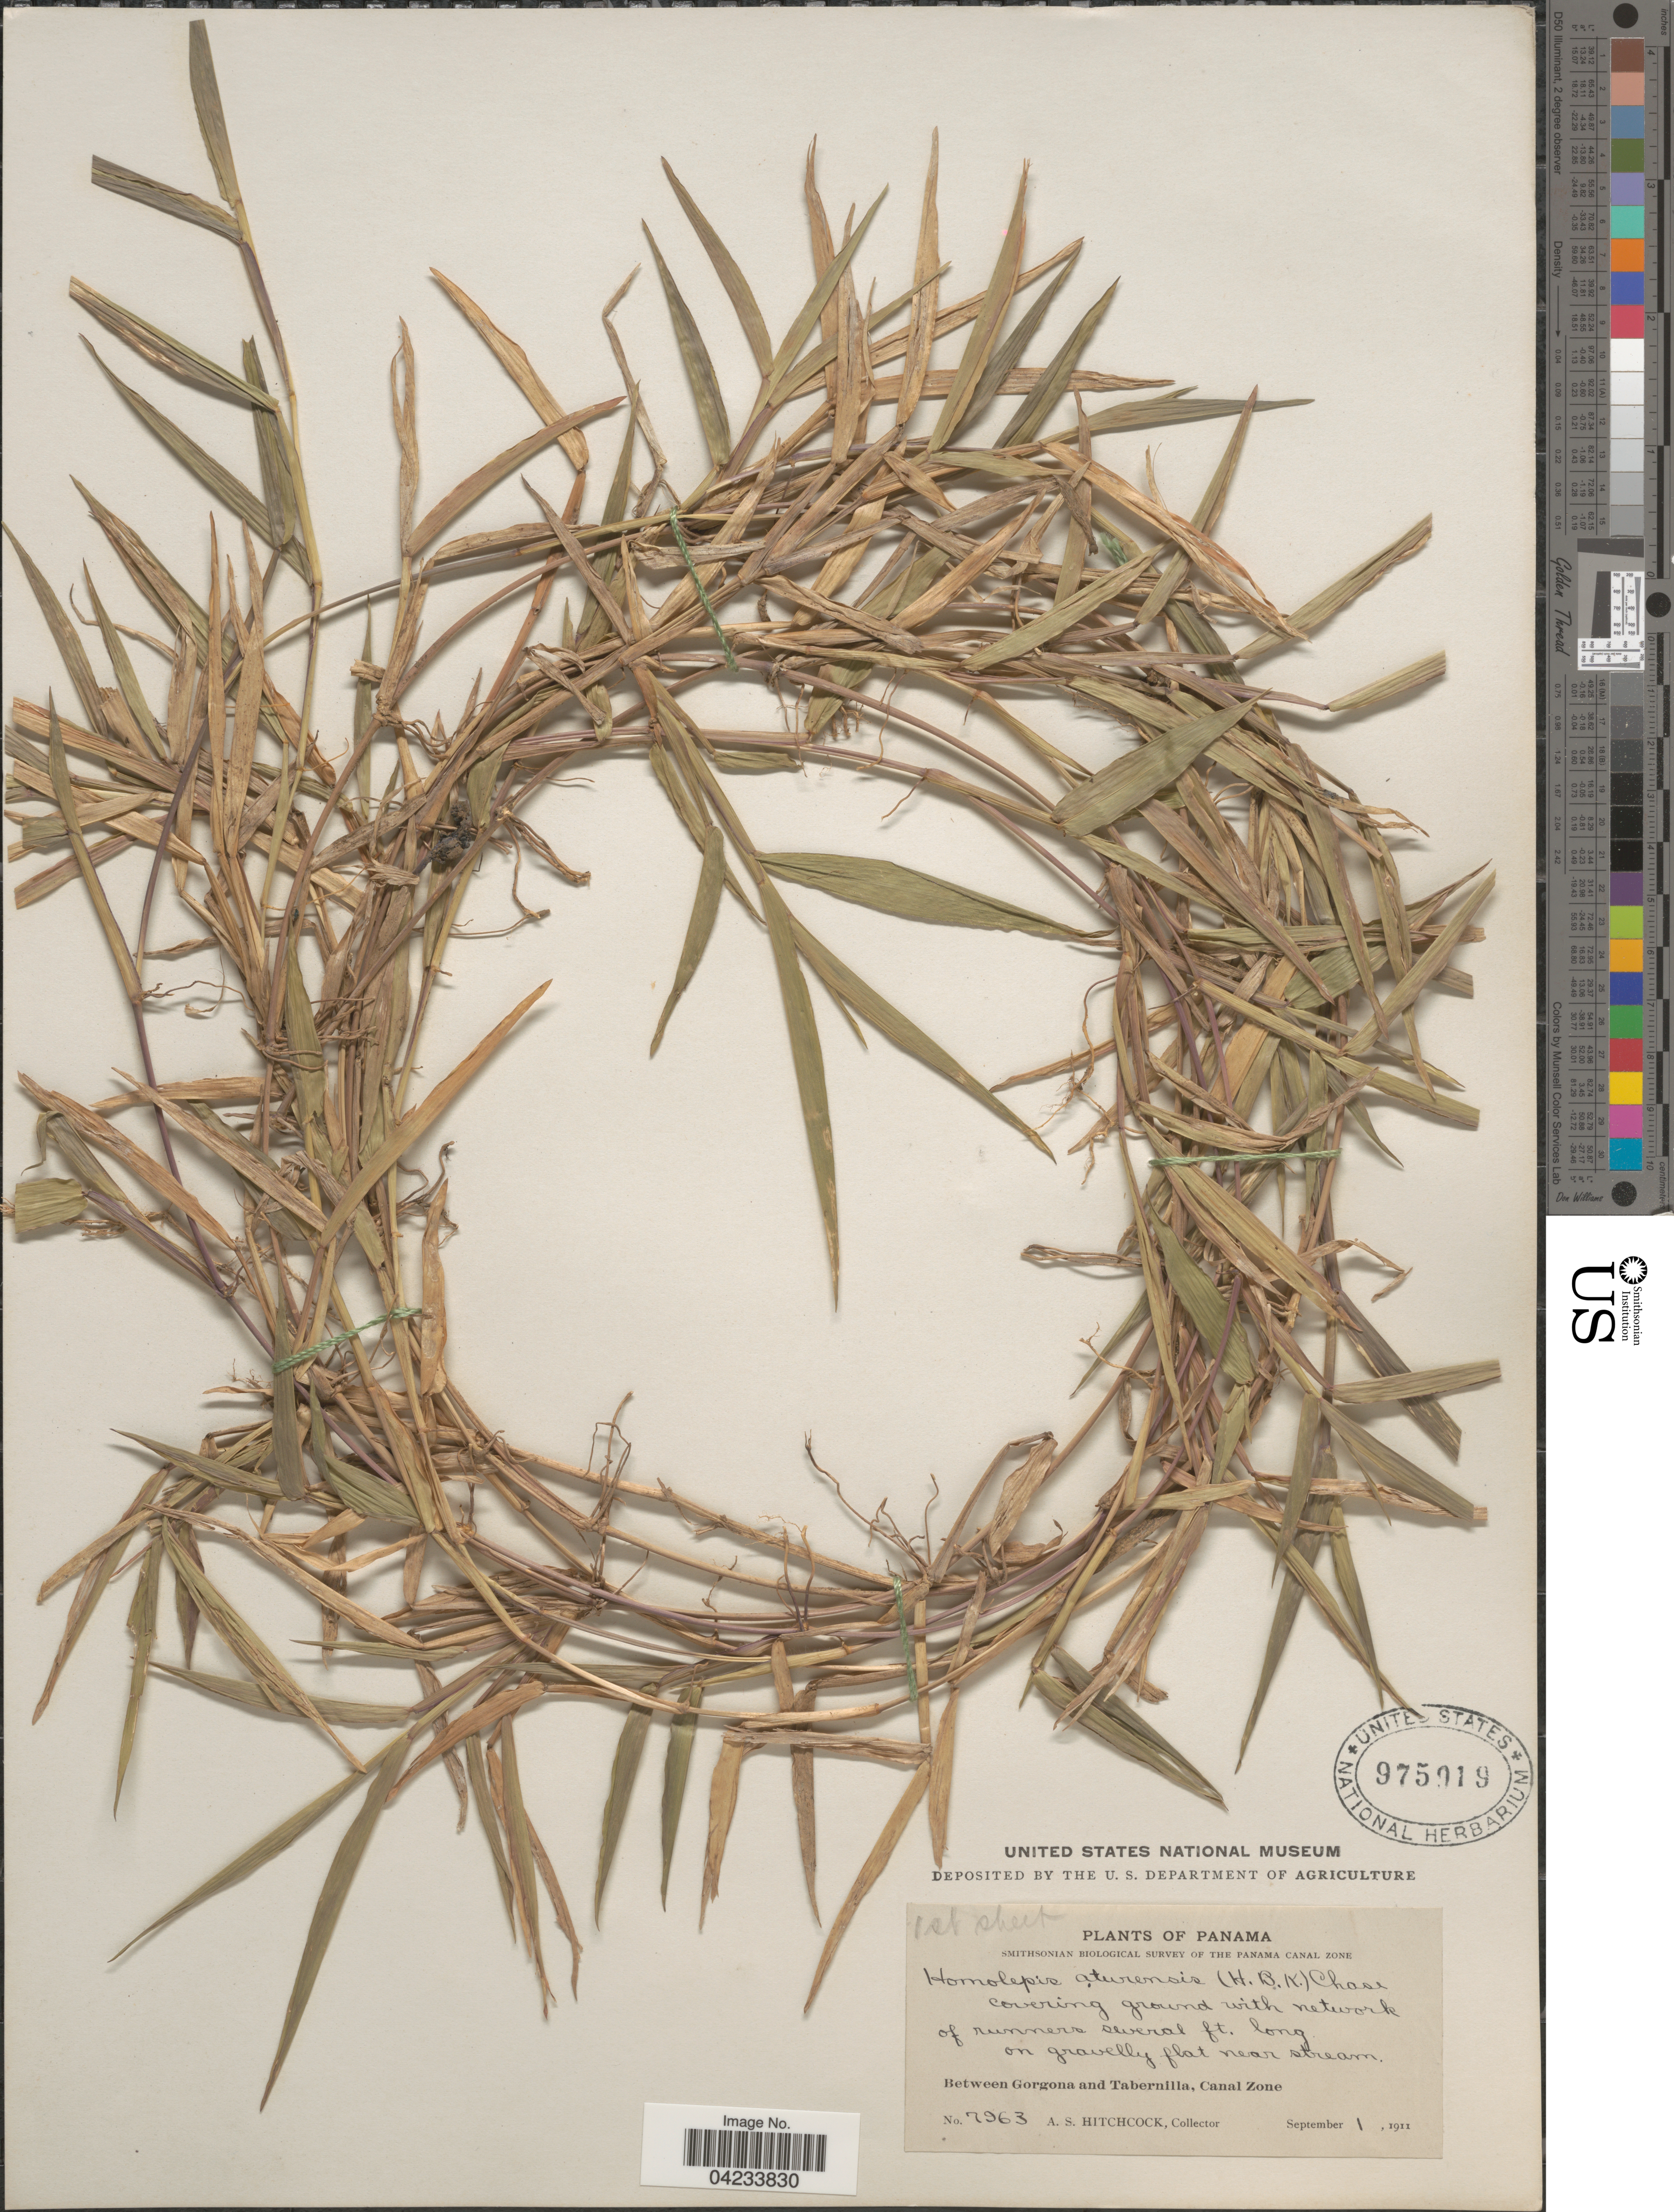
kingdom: Plantae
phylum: Tracheophyta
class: Liliopsida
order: Poales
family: Poaceae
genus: Homolepis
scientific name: Homolepis aturensis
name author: (Kunth) Chase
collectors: A. S. Hitchcock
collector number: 7963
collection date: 1911-09-01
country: Panama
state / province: Colón / Panamá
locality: Smithsonian Biological Survey of the Panama Canal Zone. Between Gorgona and Tabernilla, Canal Zone.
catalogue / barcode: US 975019